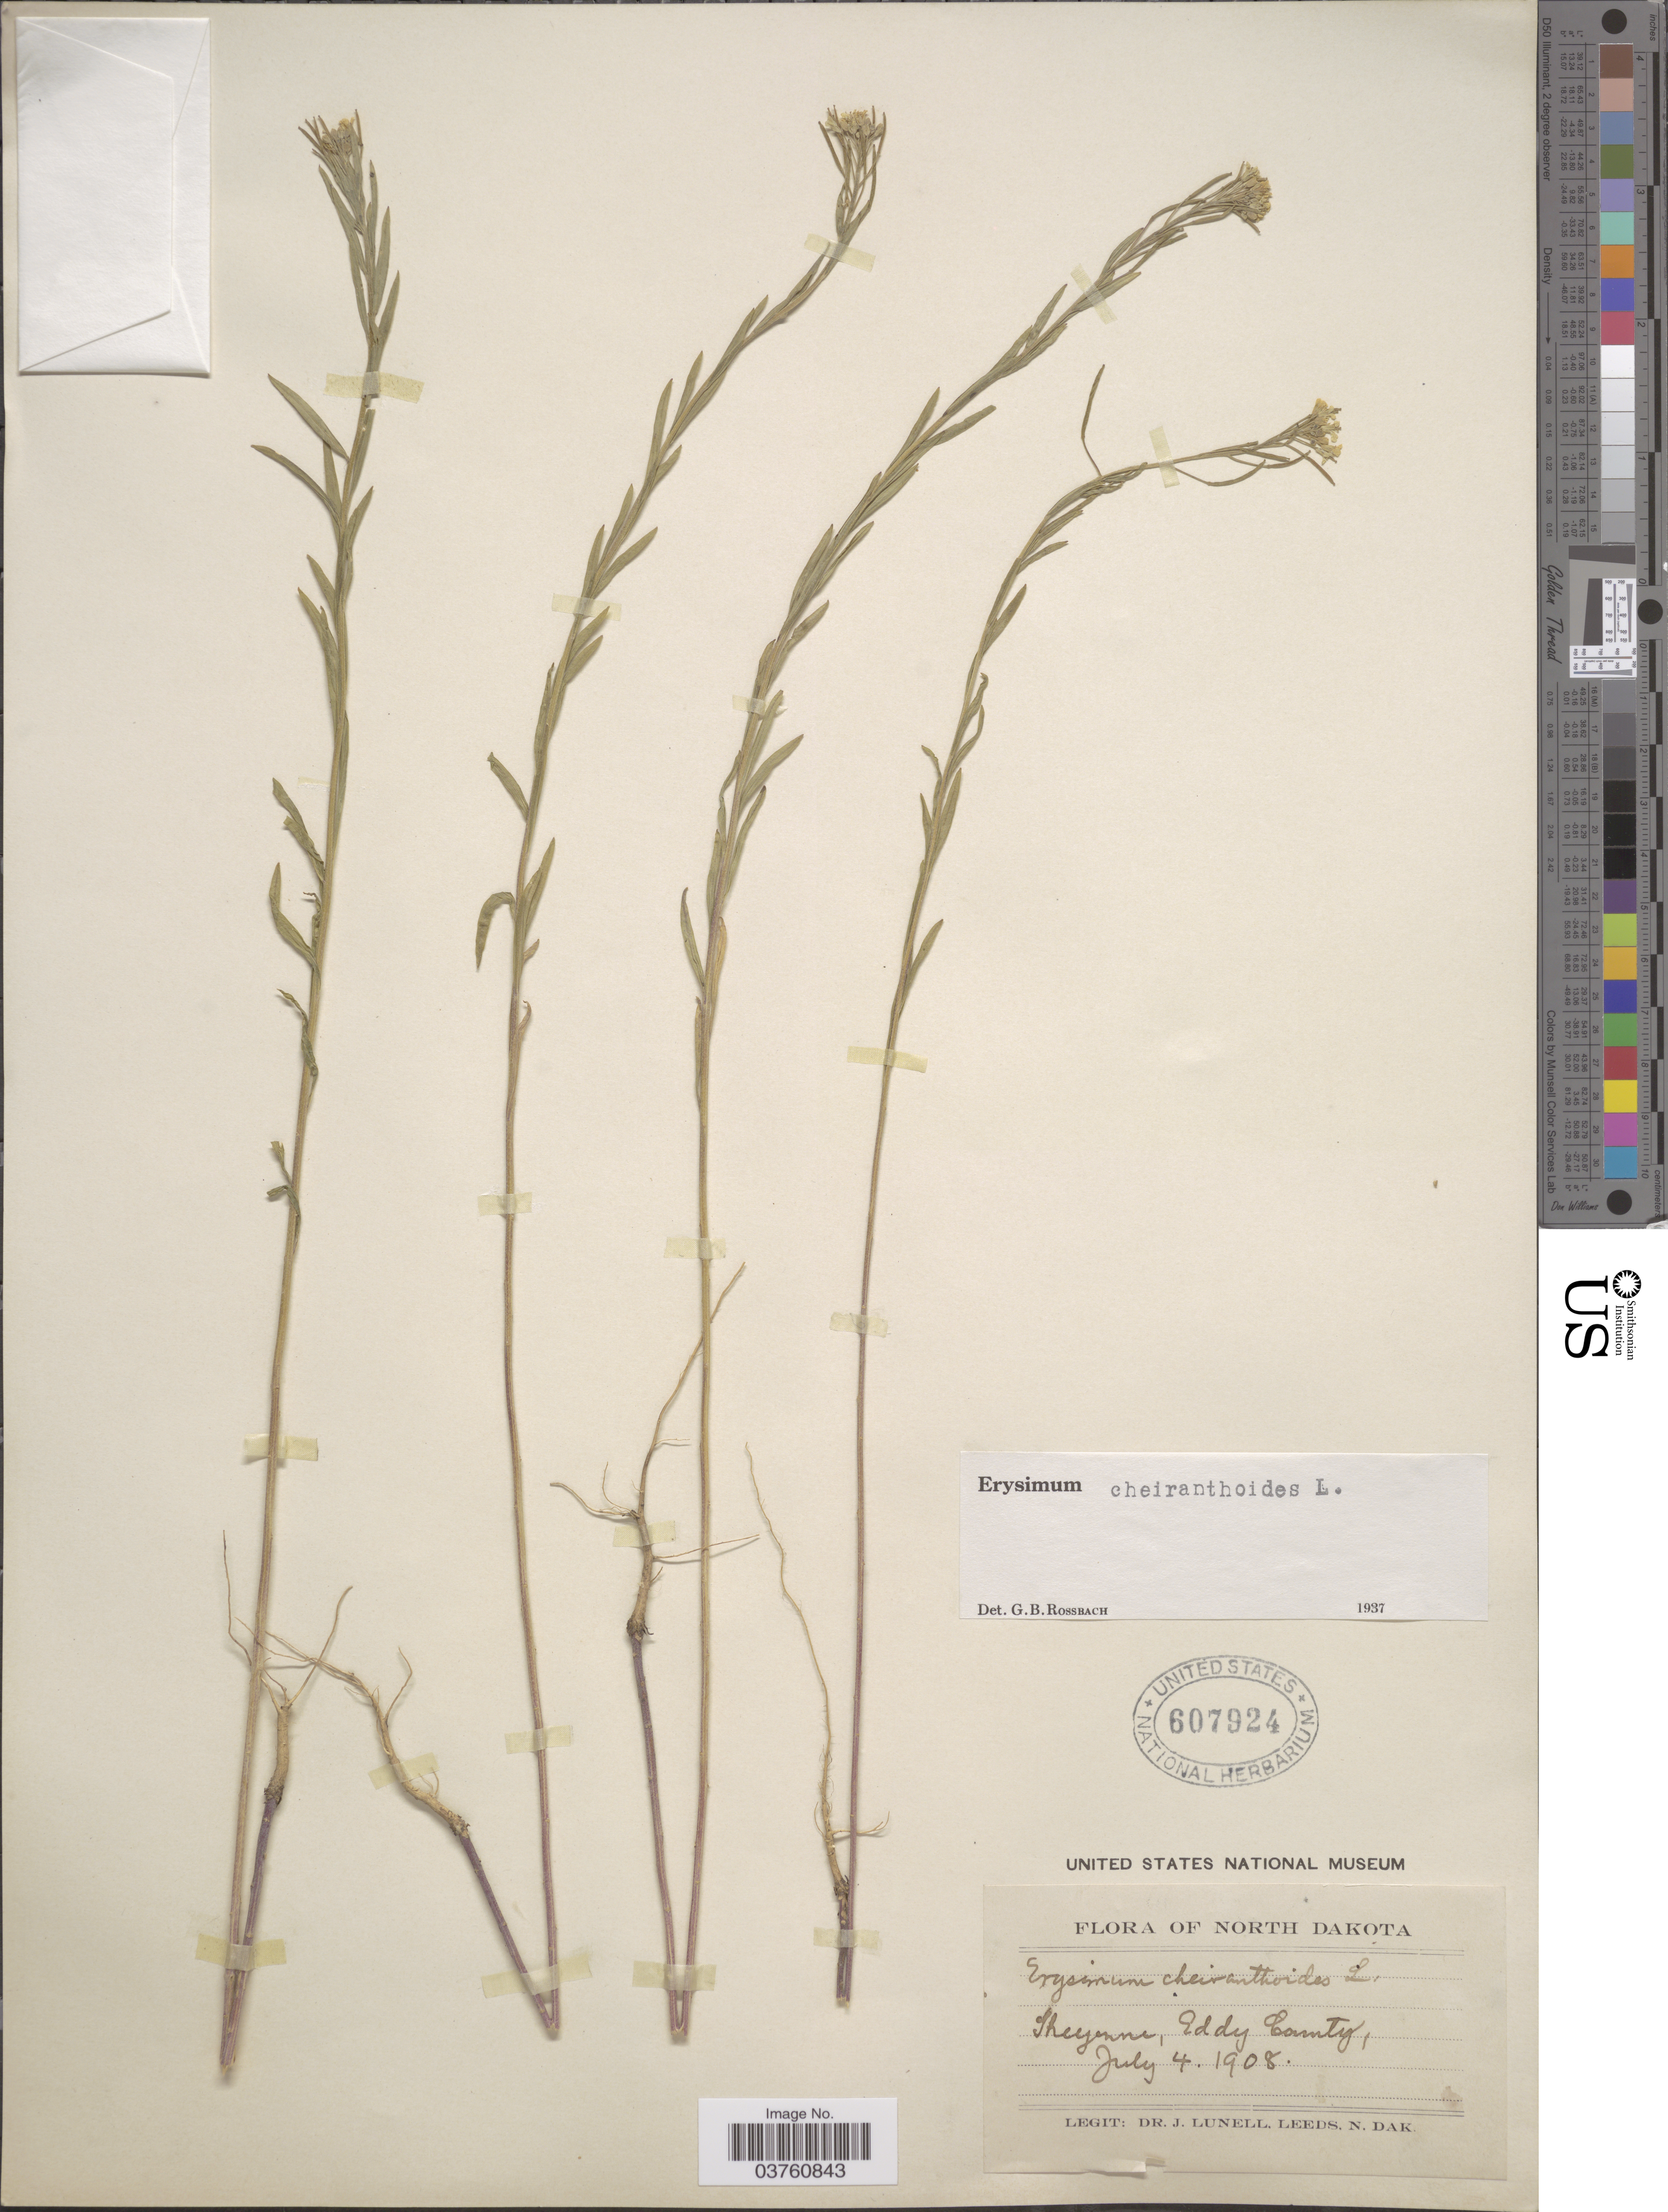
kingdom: Plantae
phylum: Tracheophyta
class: Magnoliopsida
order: Brassicales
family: Brassicaceae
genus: Erysimum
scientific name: Erysimum cheiranthoides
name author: L.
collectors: J. Lunell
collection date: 1908-07-04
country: United States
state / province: North Dakota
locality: Sheyenne, Eddy County.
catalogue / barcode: US 607924